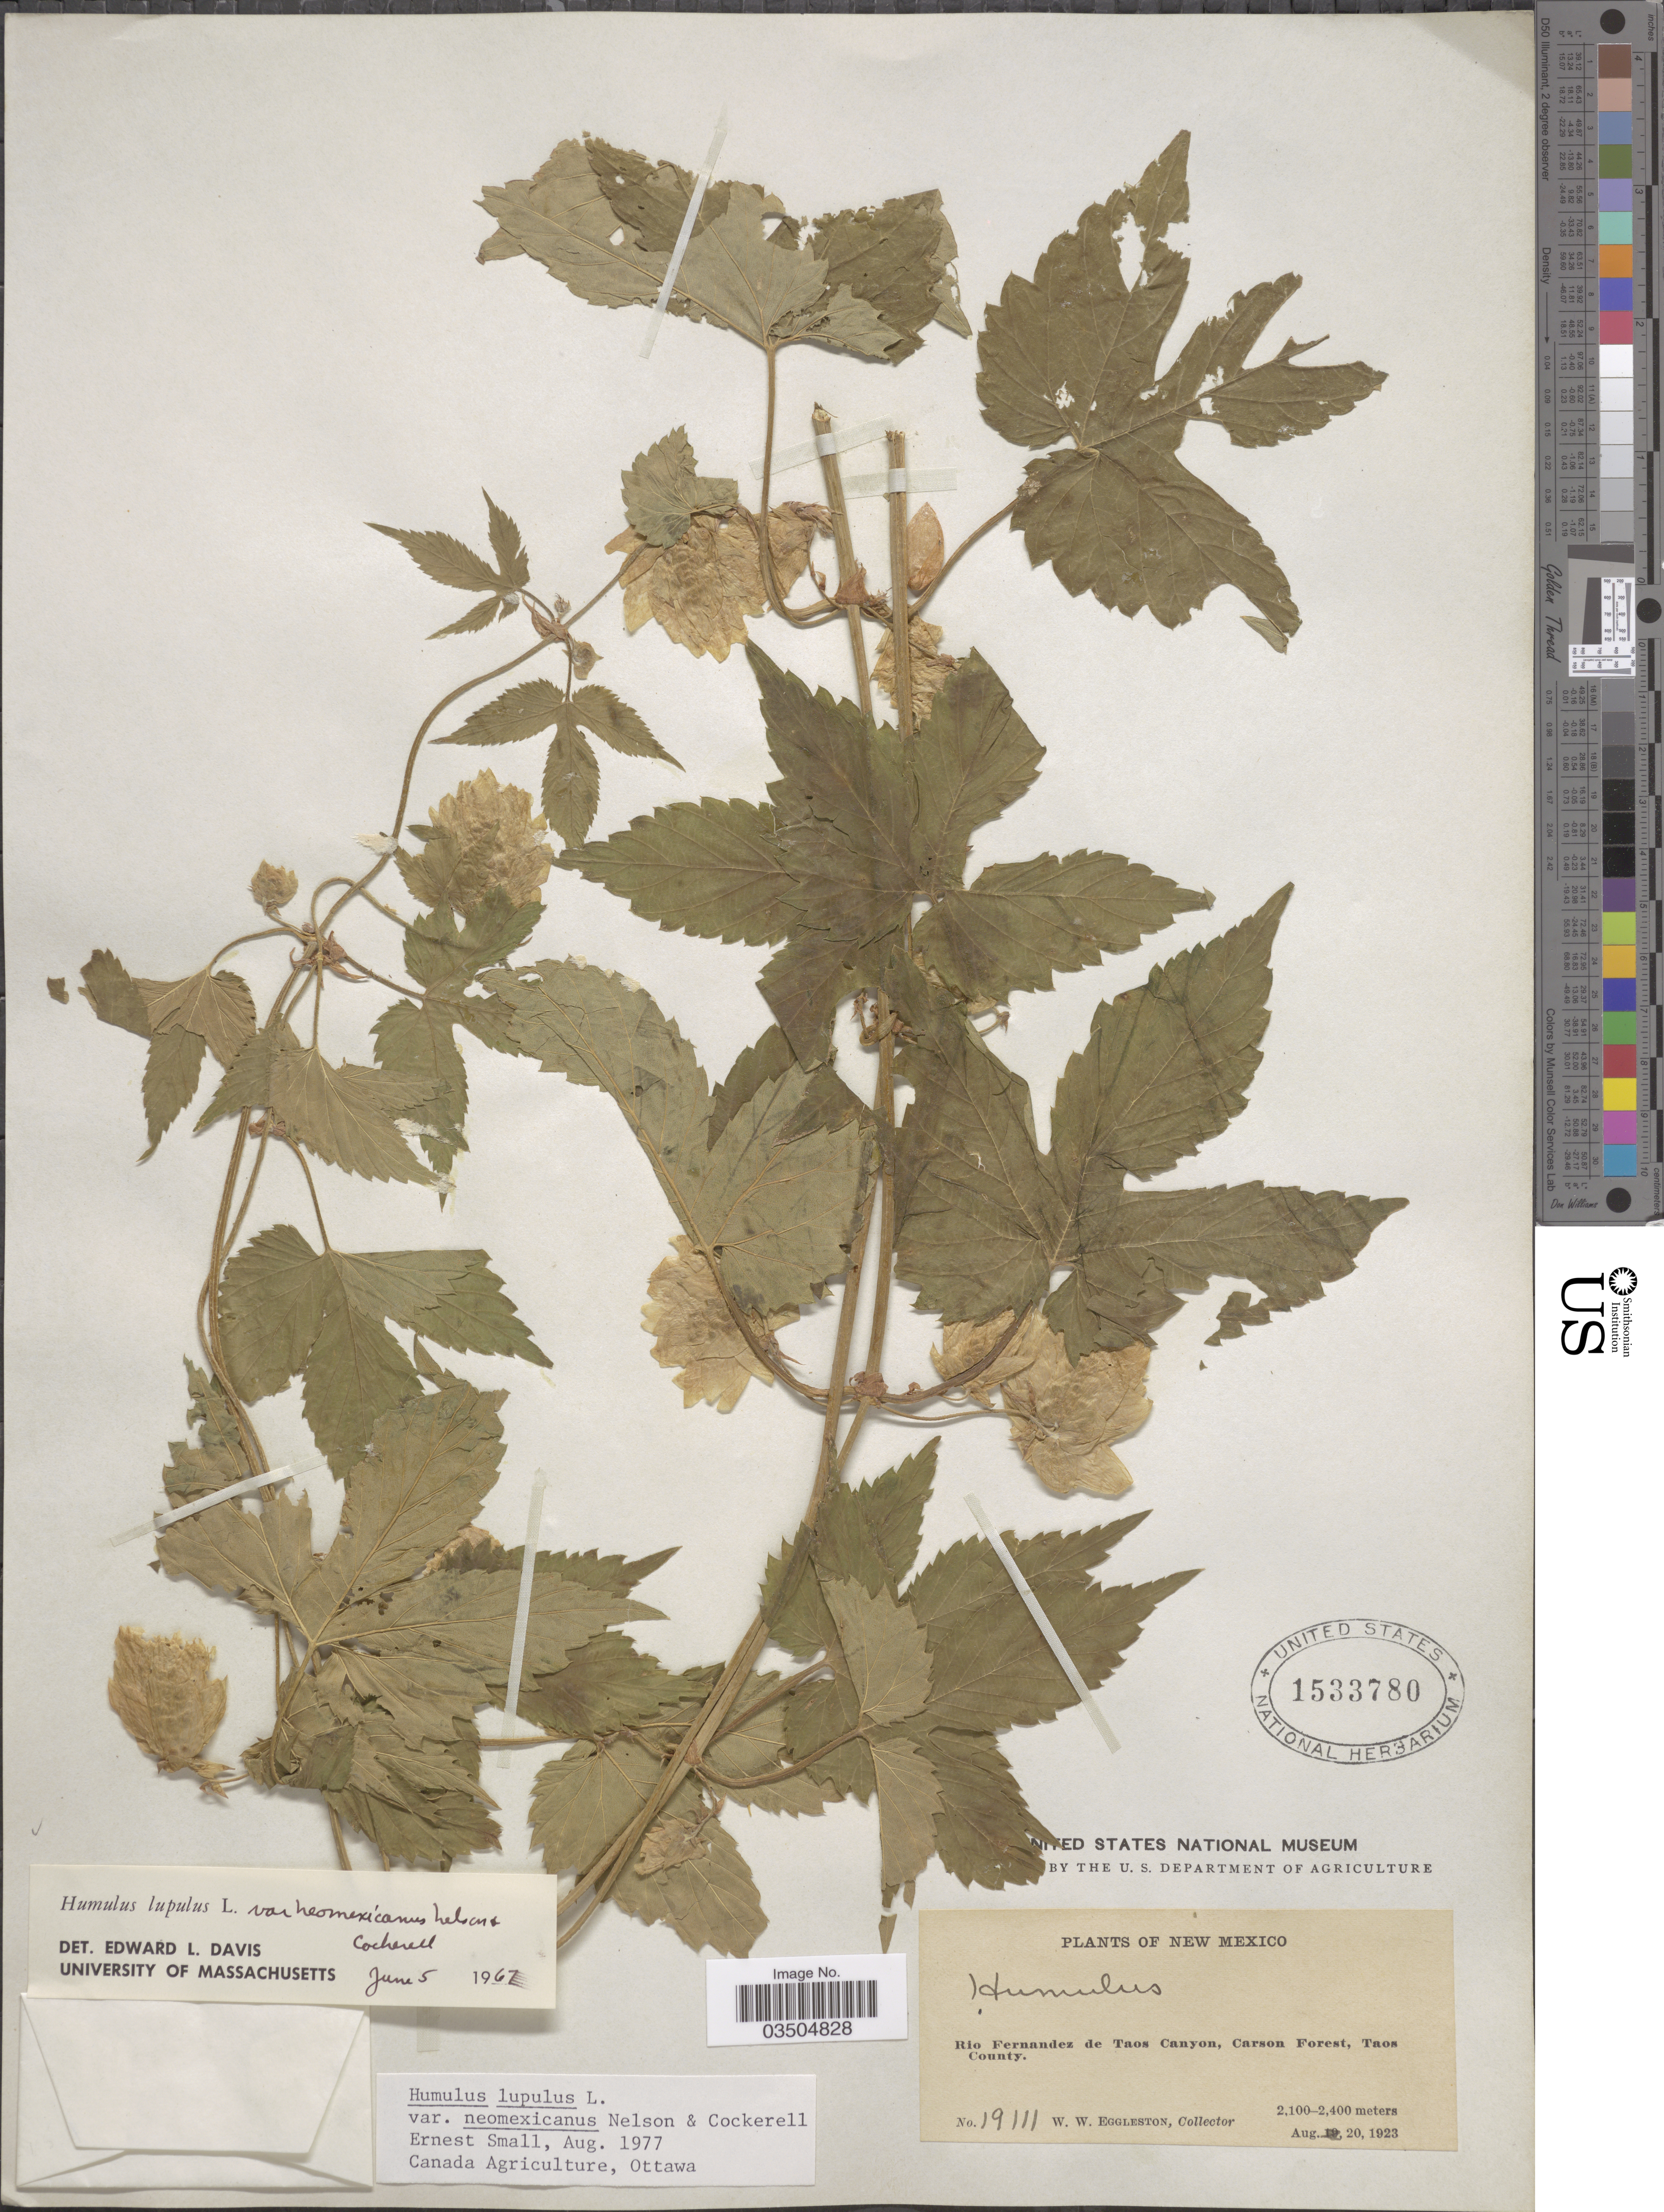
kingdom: Plantae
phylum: Tracheophyta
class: Magnoliopsida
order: Rosales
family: Cannabaceae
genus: Humulus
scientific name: Humulus neomexicanus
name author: (A. Nelson & Cockerell) Rydb.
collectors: W. W. Eggleston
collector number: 19111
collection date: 1923-08-20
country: United States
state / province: New Mexico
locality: Rio Fernandez de Taos Canyon, Carson Forest, Taos County.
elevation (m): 2100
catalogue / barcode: US 1533780